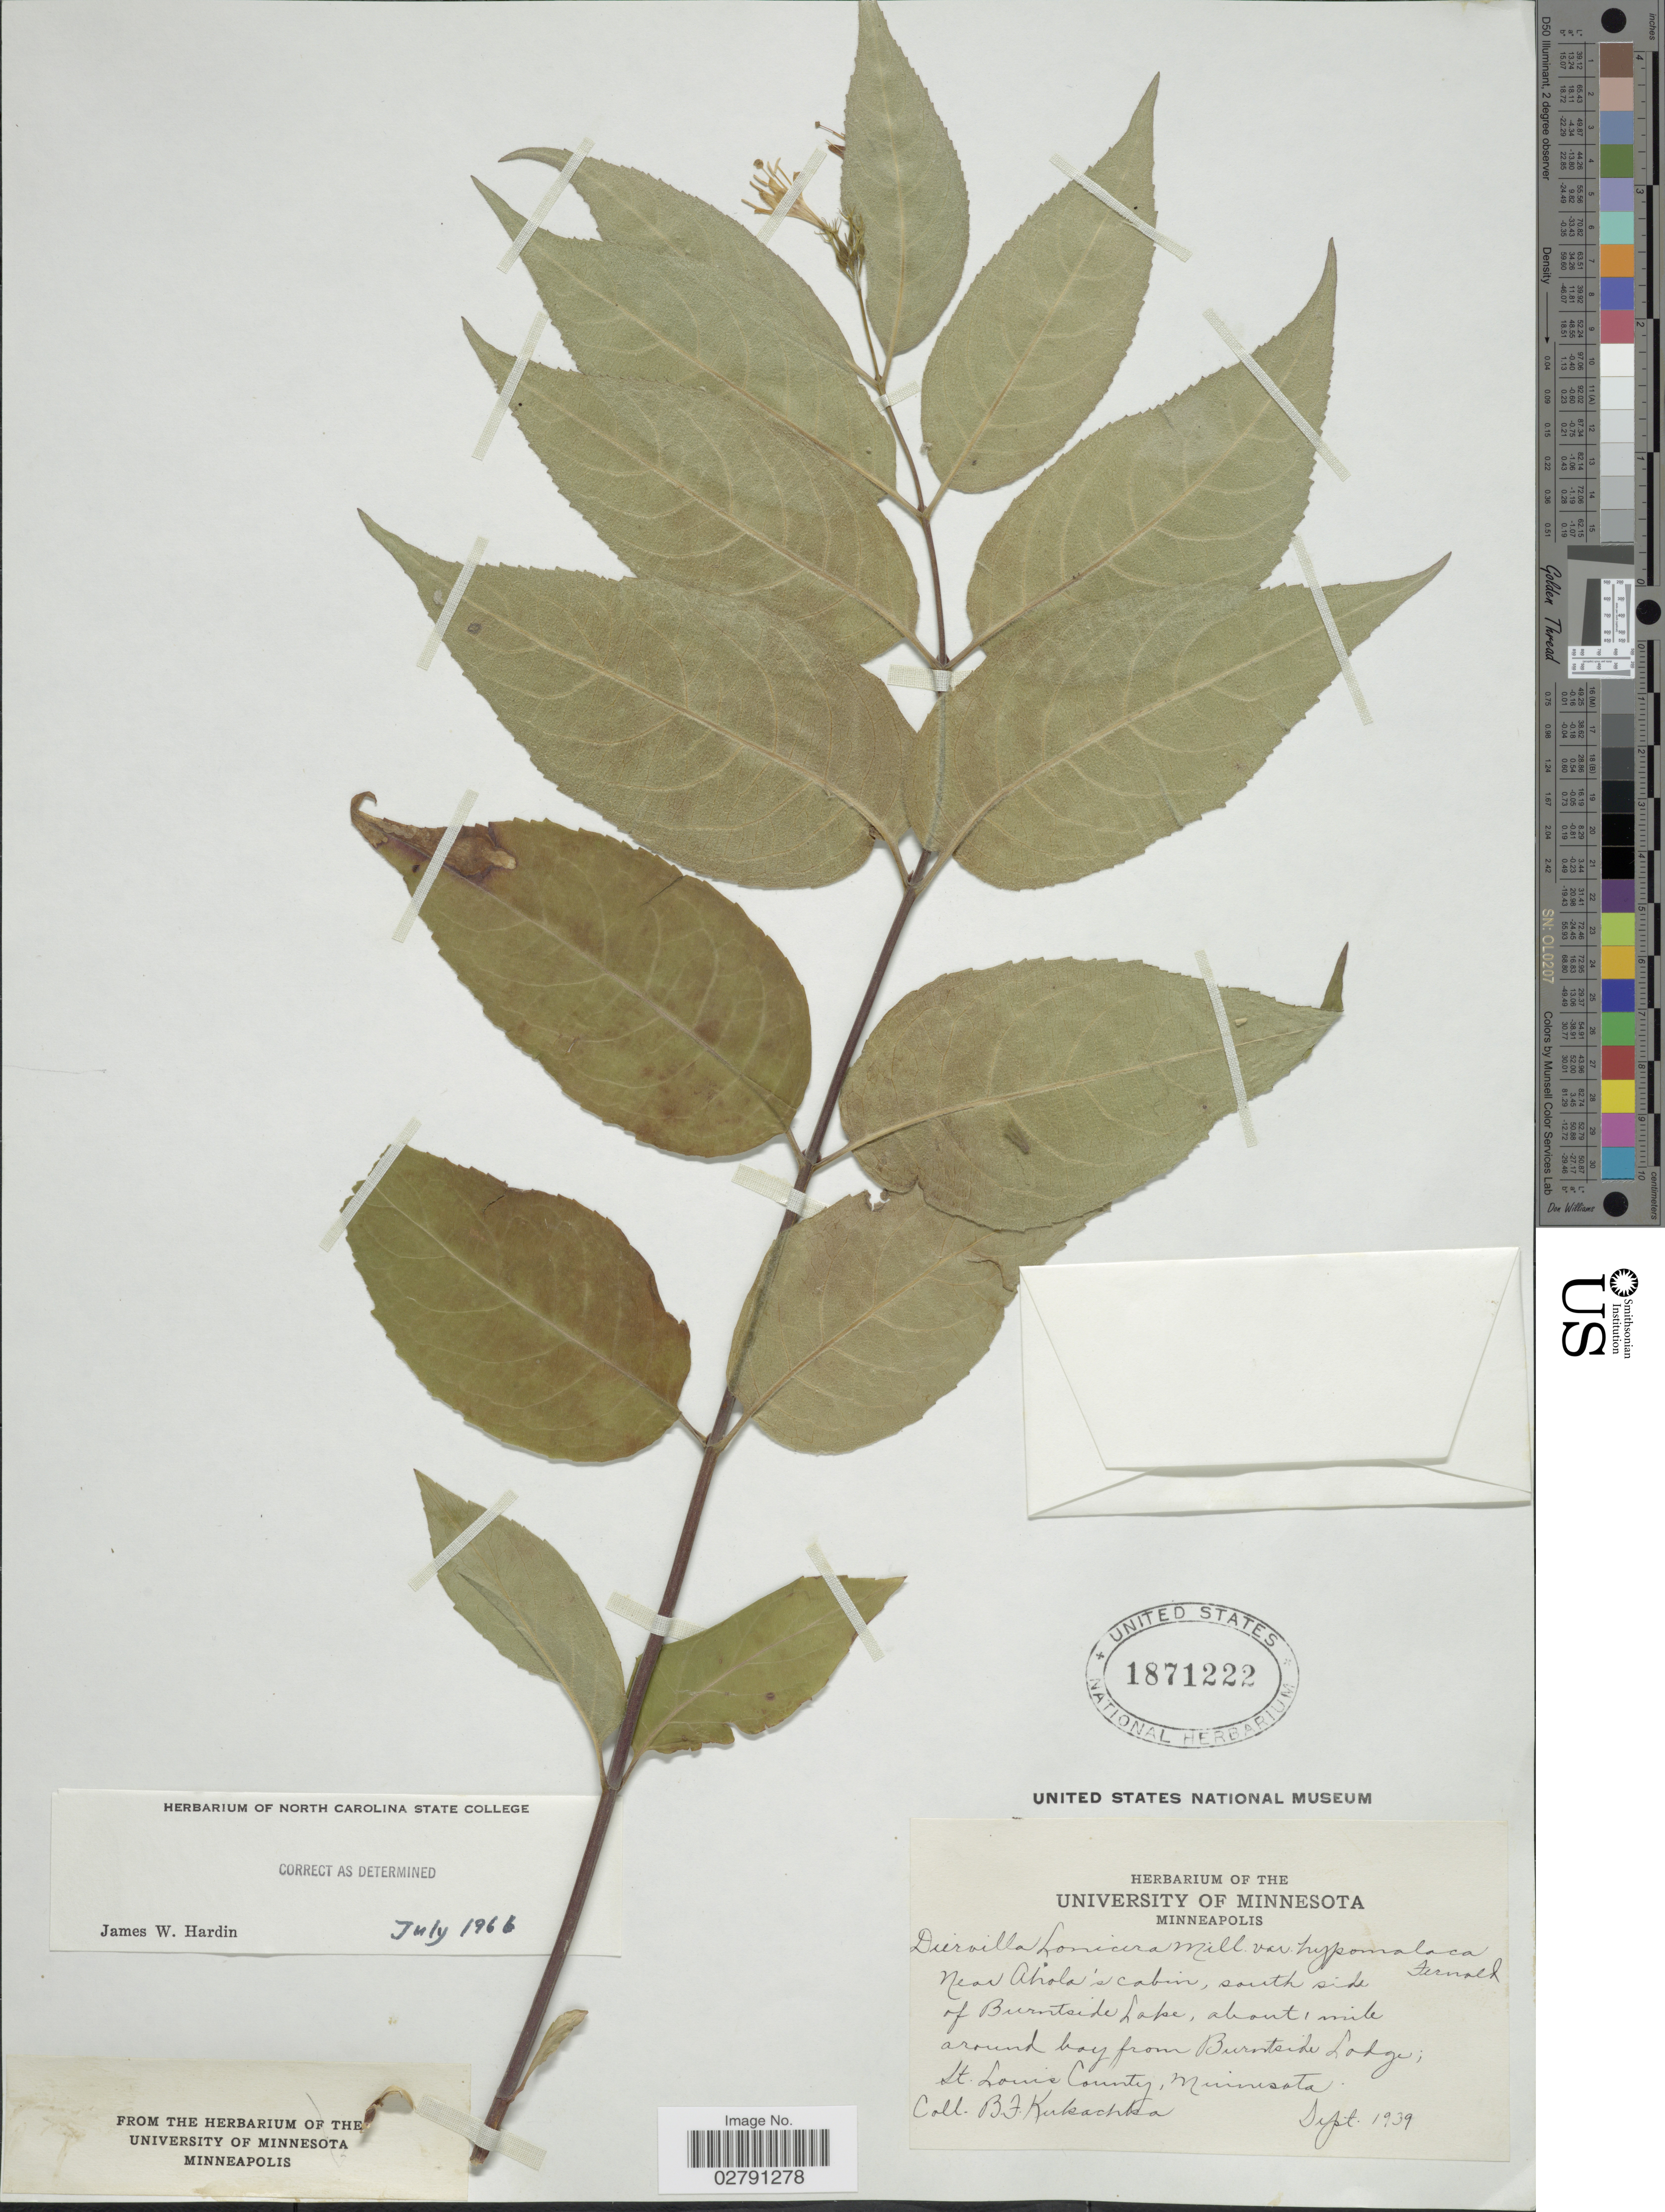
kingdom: Plantae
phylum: Tracheophyta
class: Magnoliopsida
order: Dipsacales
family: Caprifoliaceae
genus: Diervilla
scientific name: Diervilla lonicera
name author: Mill.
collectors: B. Kukachka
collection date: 1939-09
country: United States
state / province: Minnesota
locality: Near Ahola's cabin, south side of Burntside Lake, about 1 mile around bay from Burntside Lodge; St. Louis County.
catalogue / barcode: US 1871222